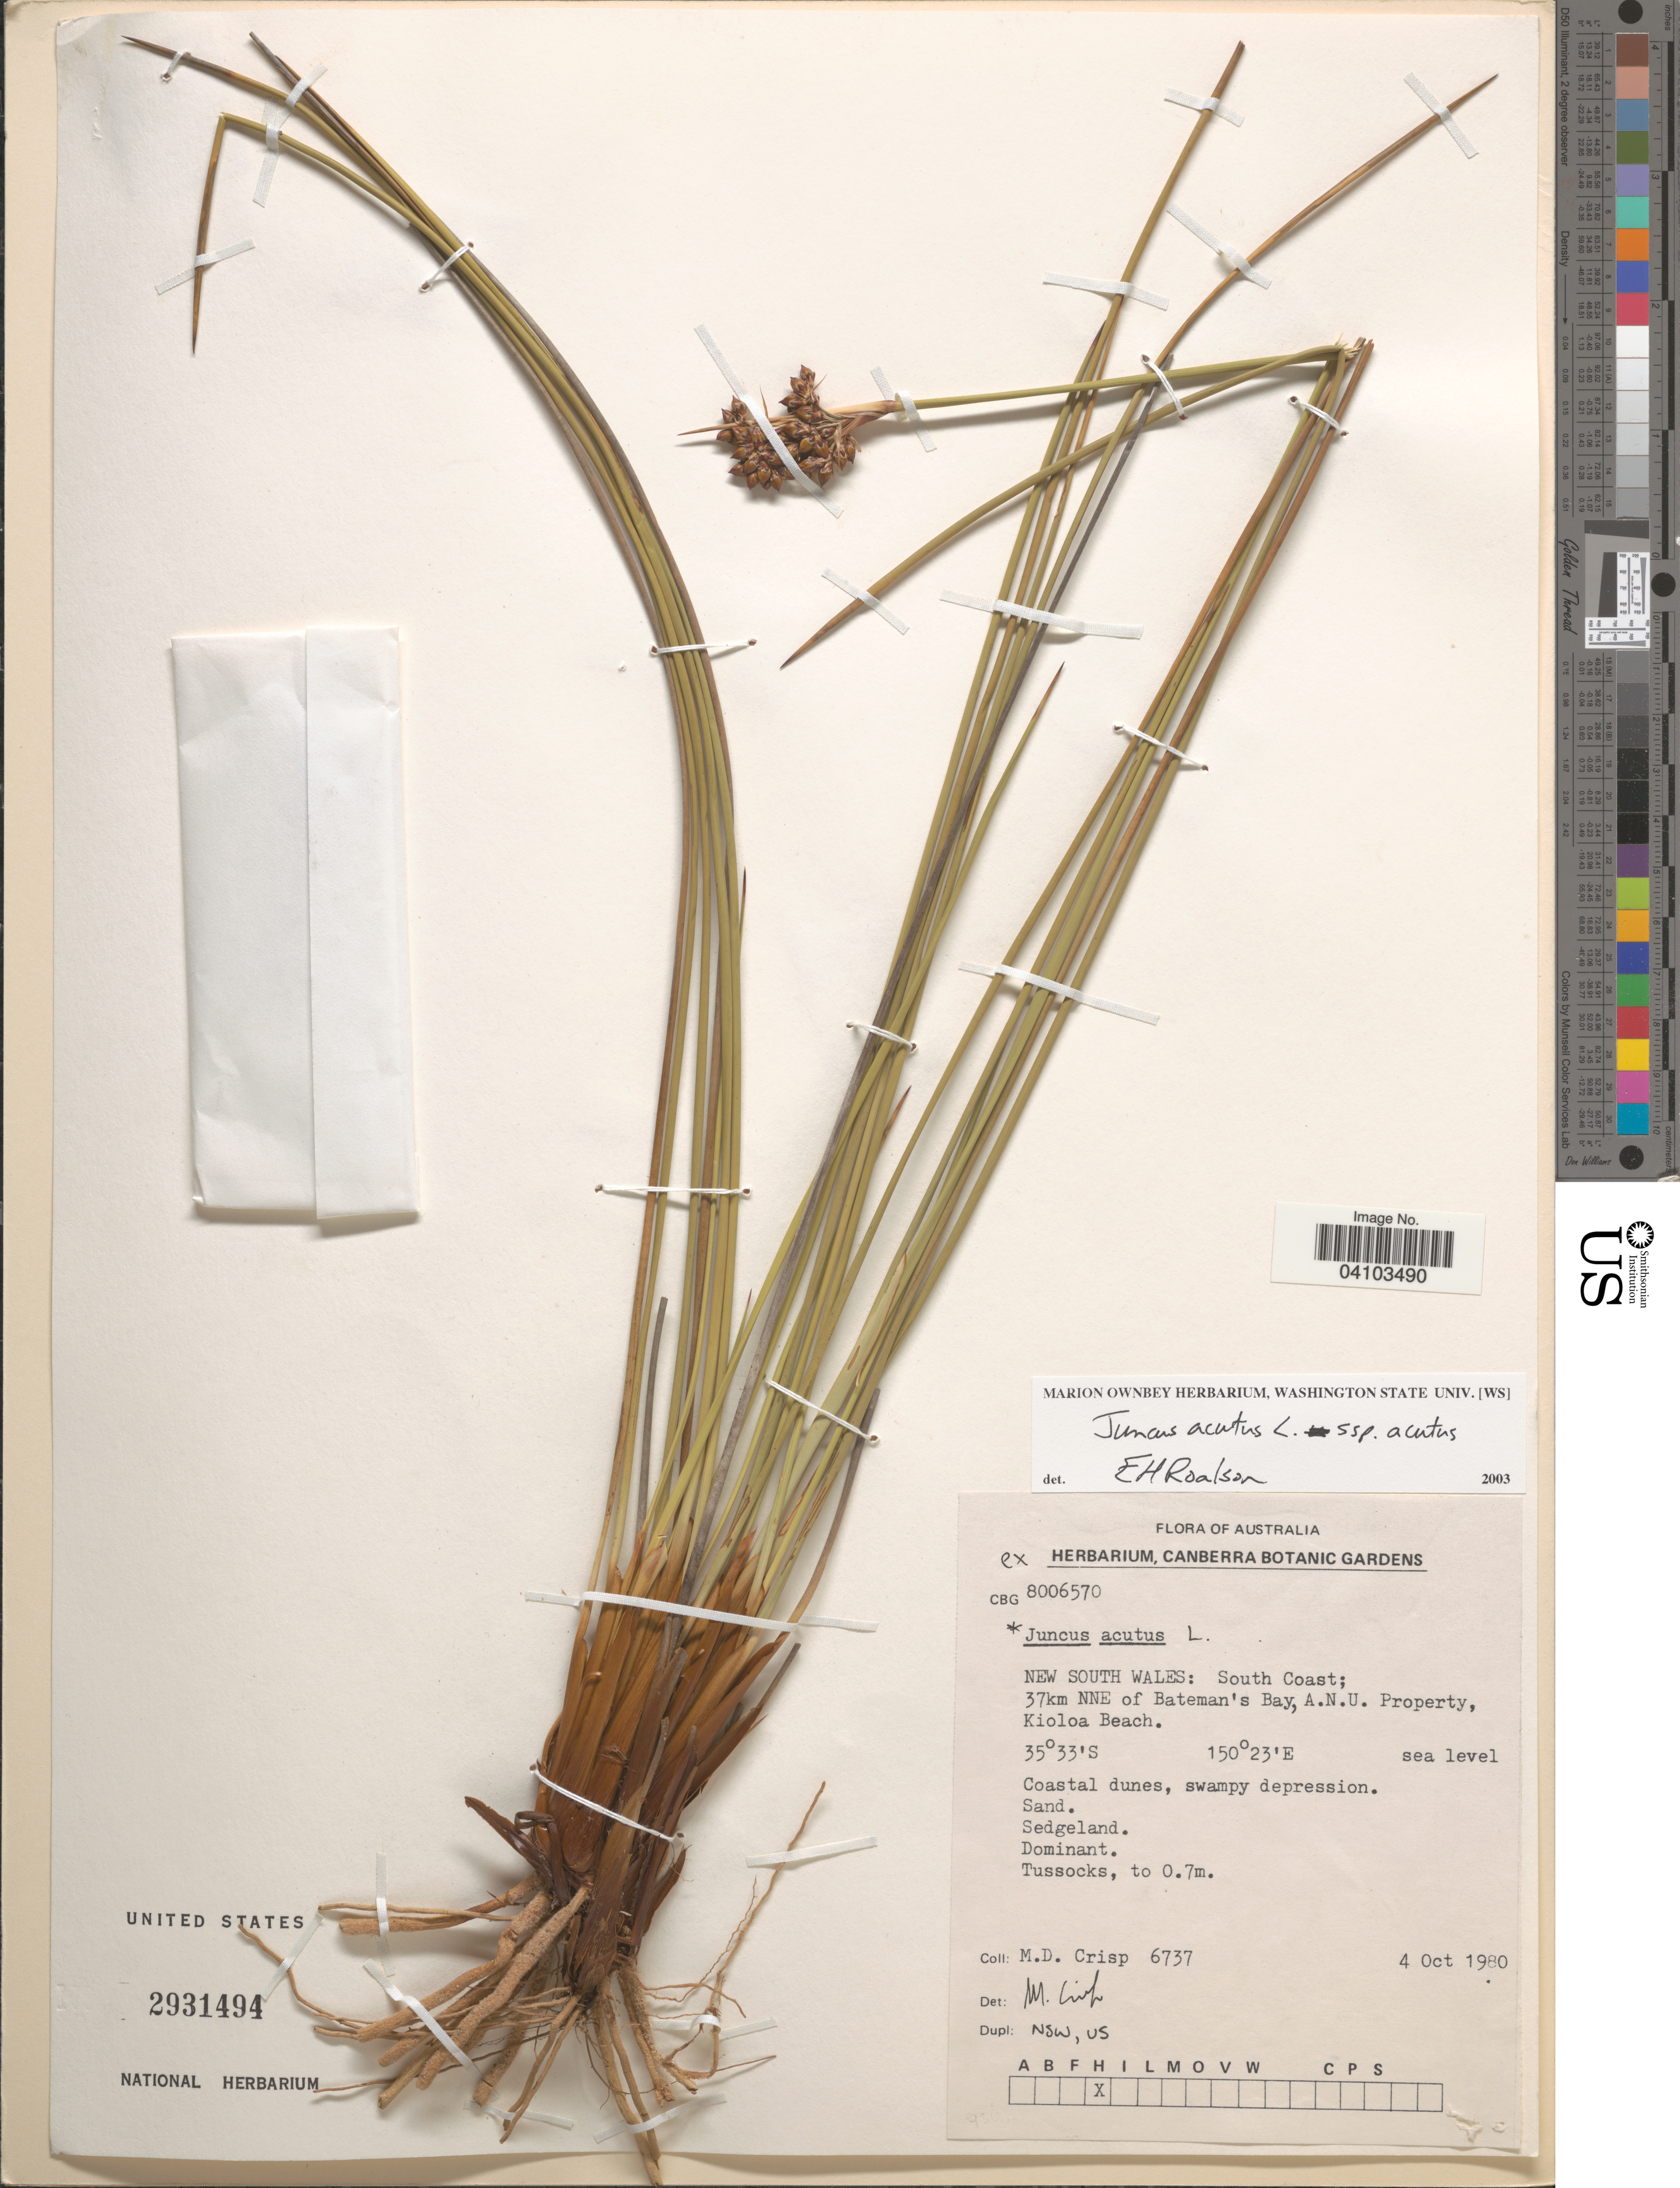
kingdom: Plantae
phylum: Tracheophyta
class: Liliopsida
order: Poales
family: Juncaceae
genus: Juncus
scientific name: Juncus acutus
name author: L.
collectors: M. Crisp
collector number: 6737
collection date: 1980-10-04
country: Australia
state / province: New South Wales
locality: South Coast; 37km NNE of Bateman's Bay, A.N.U. Property, Kioloa Beach.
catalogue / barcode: US 2931494